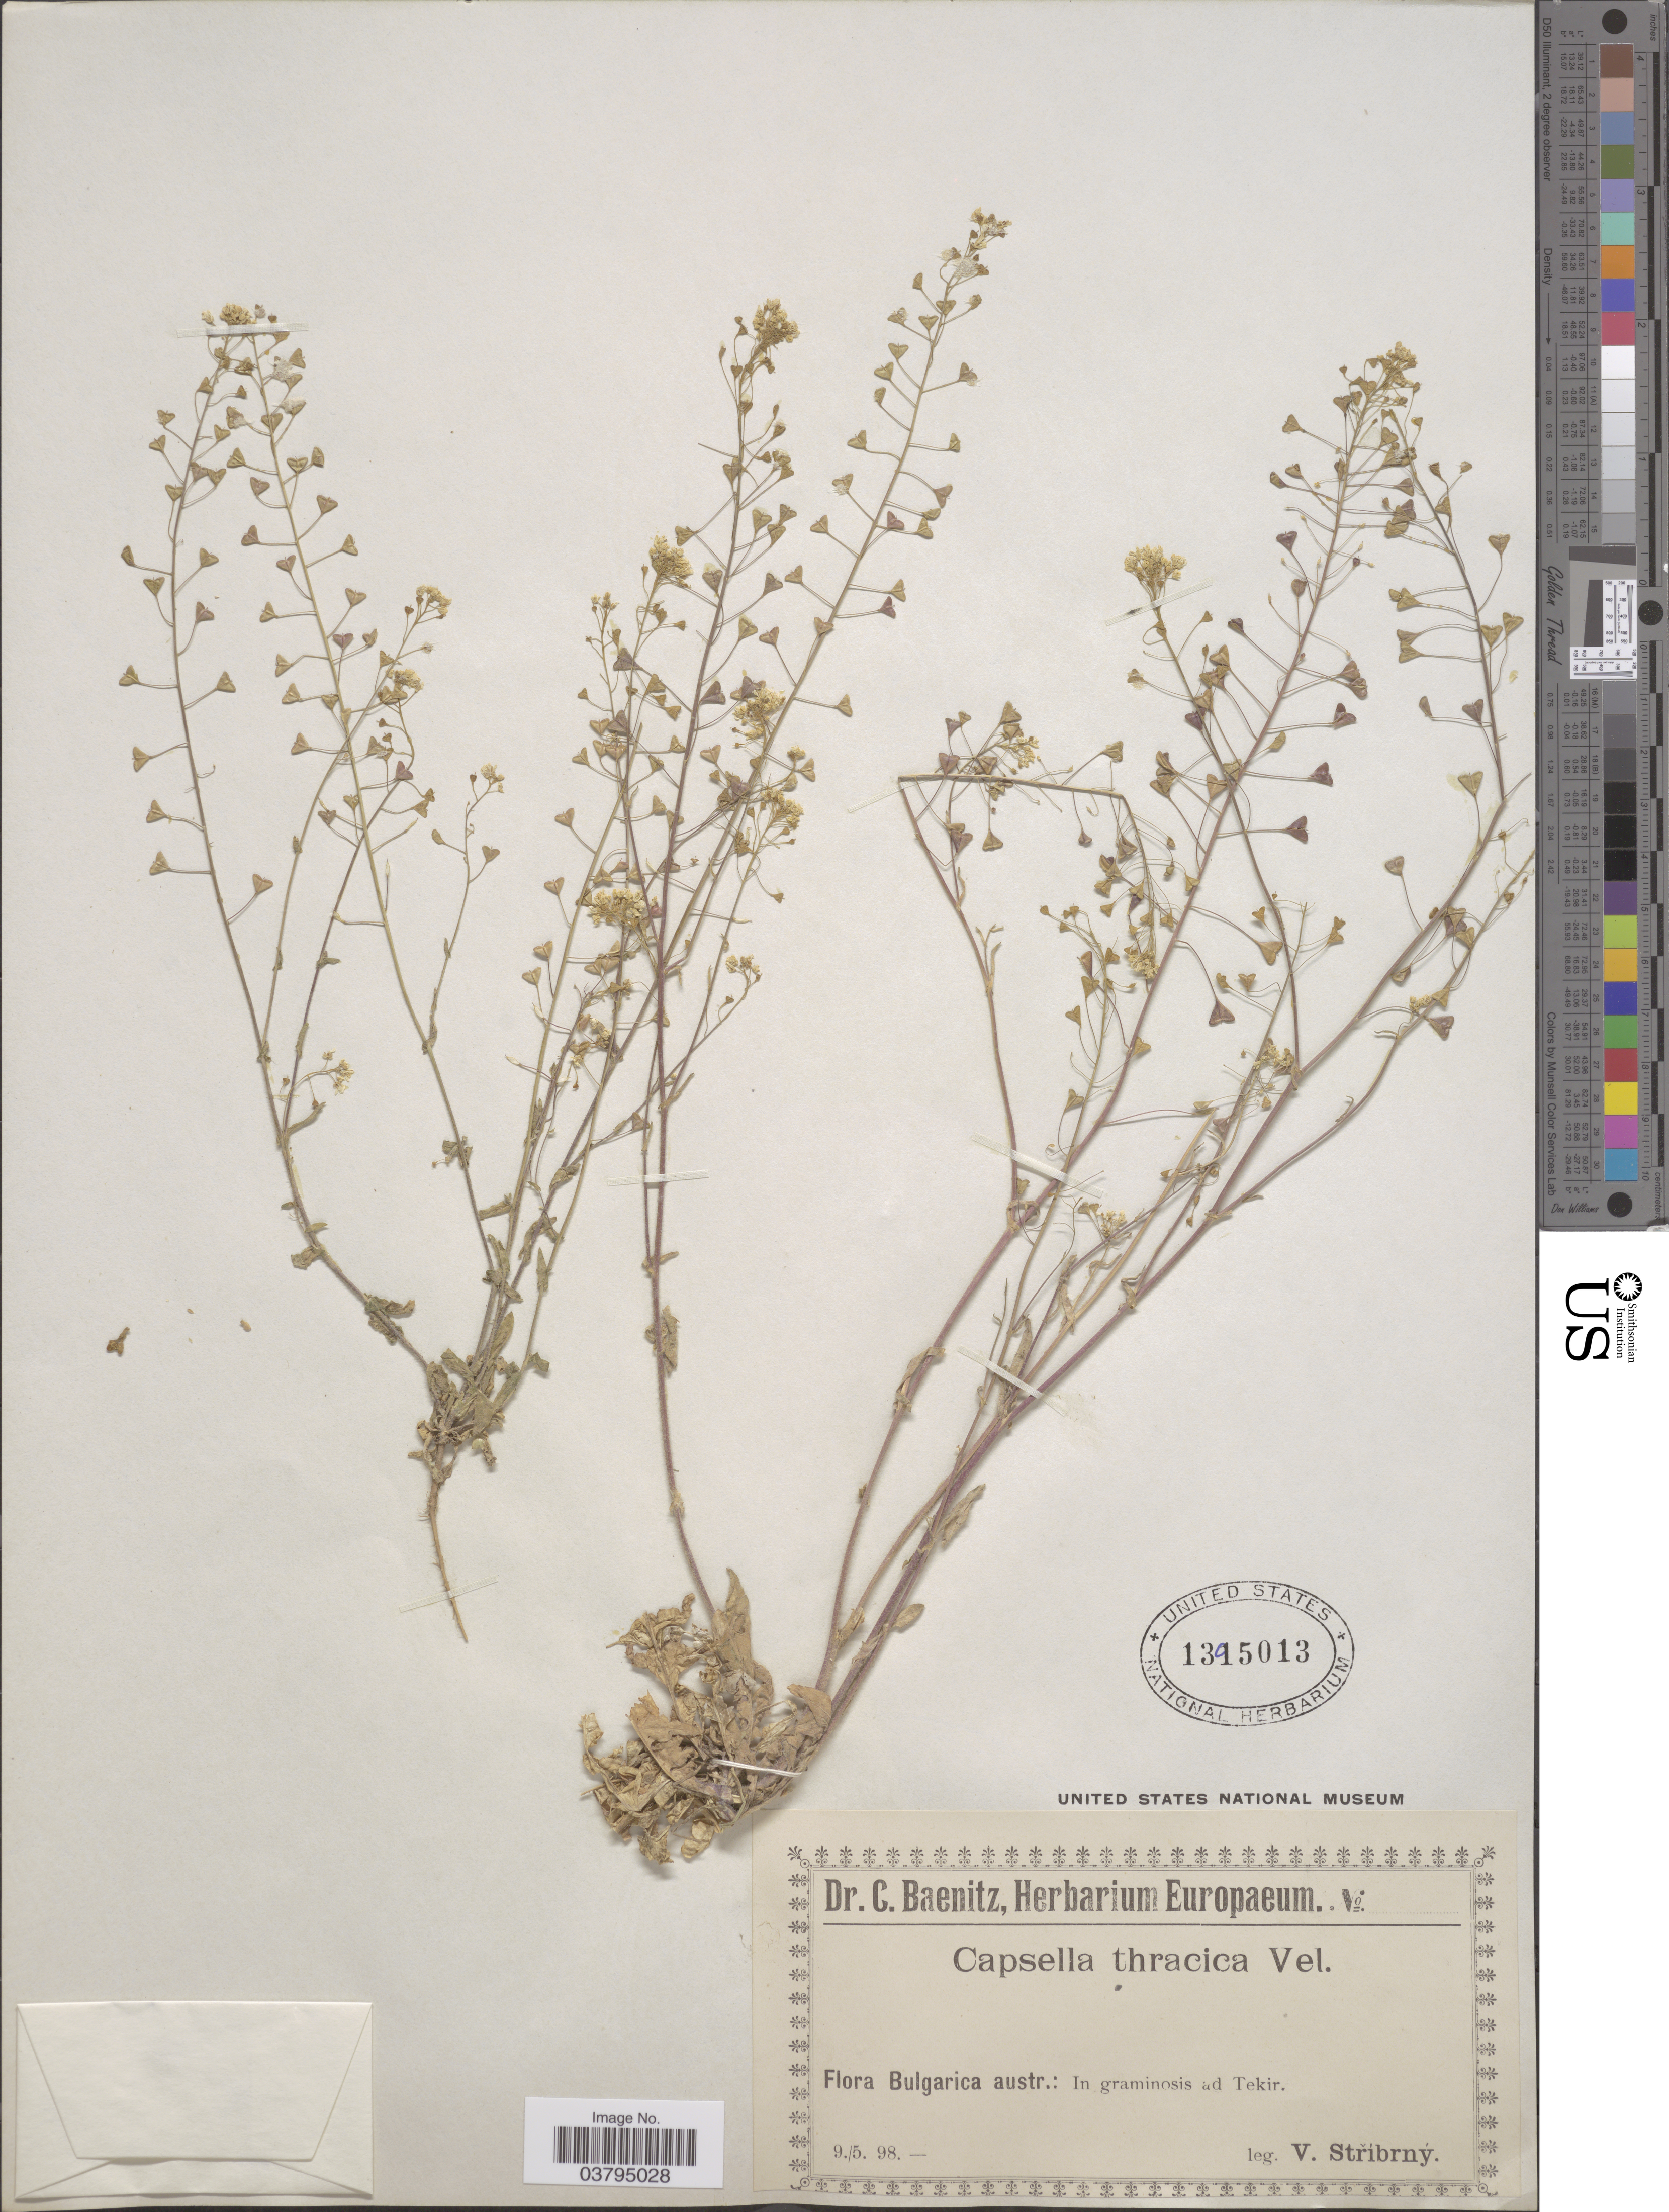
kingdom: Plantae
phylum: Tracheophyta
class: Magnoliopsida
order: Brassicales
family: Brassicaceae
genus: Capsella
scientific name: Capsella thracica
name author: Velen.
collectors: V. Stribrny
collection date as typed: Transcribed d/m/y: 9/5/98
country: Bulgaria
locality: Bulgarica austr.: In graminosis ad Tekir.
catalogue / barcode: US 1395013